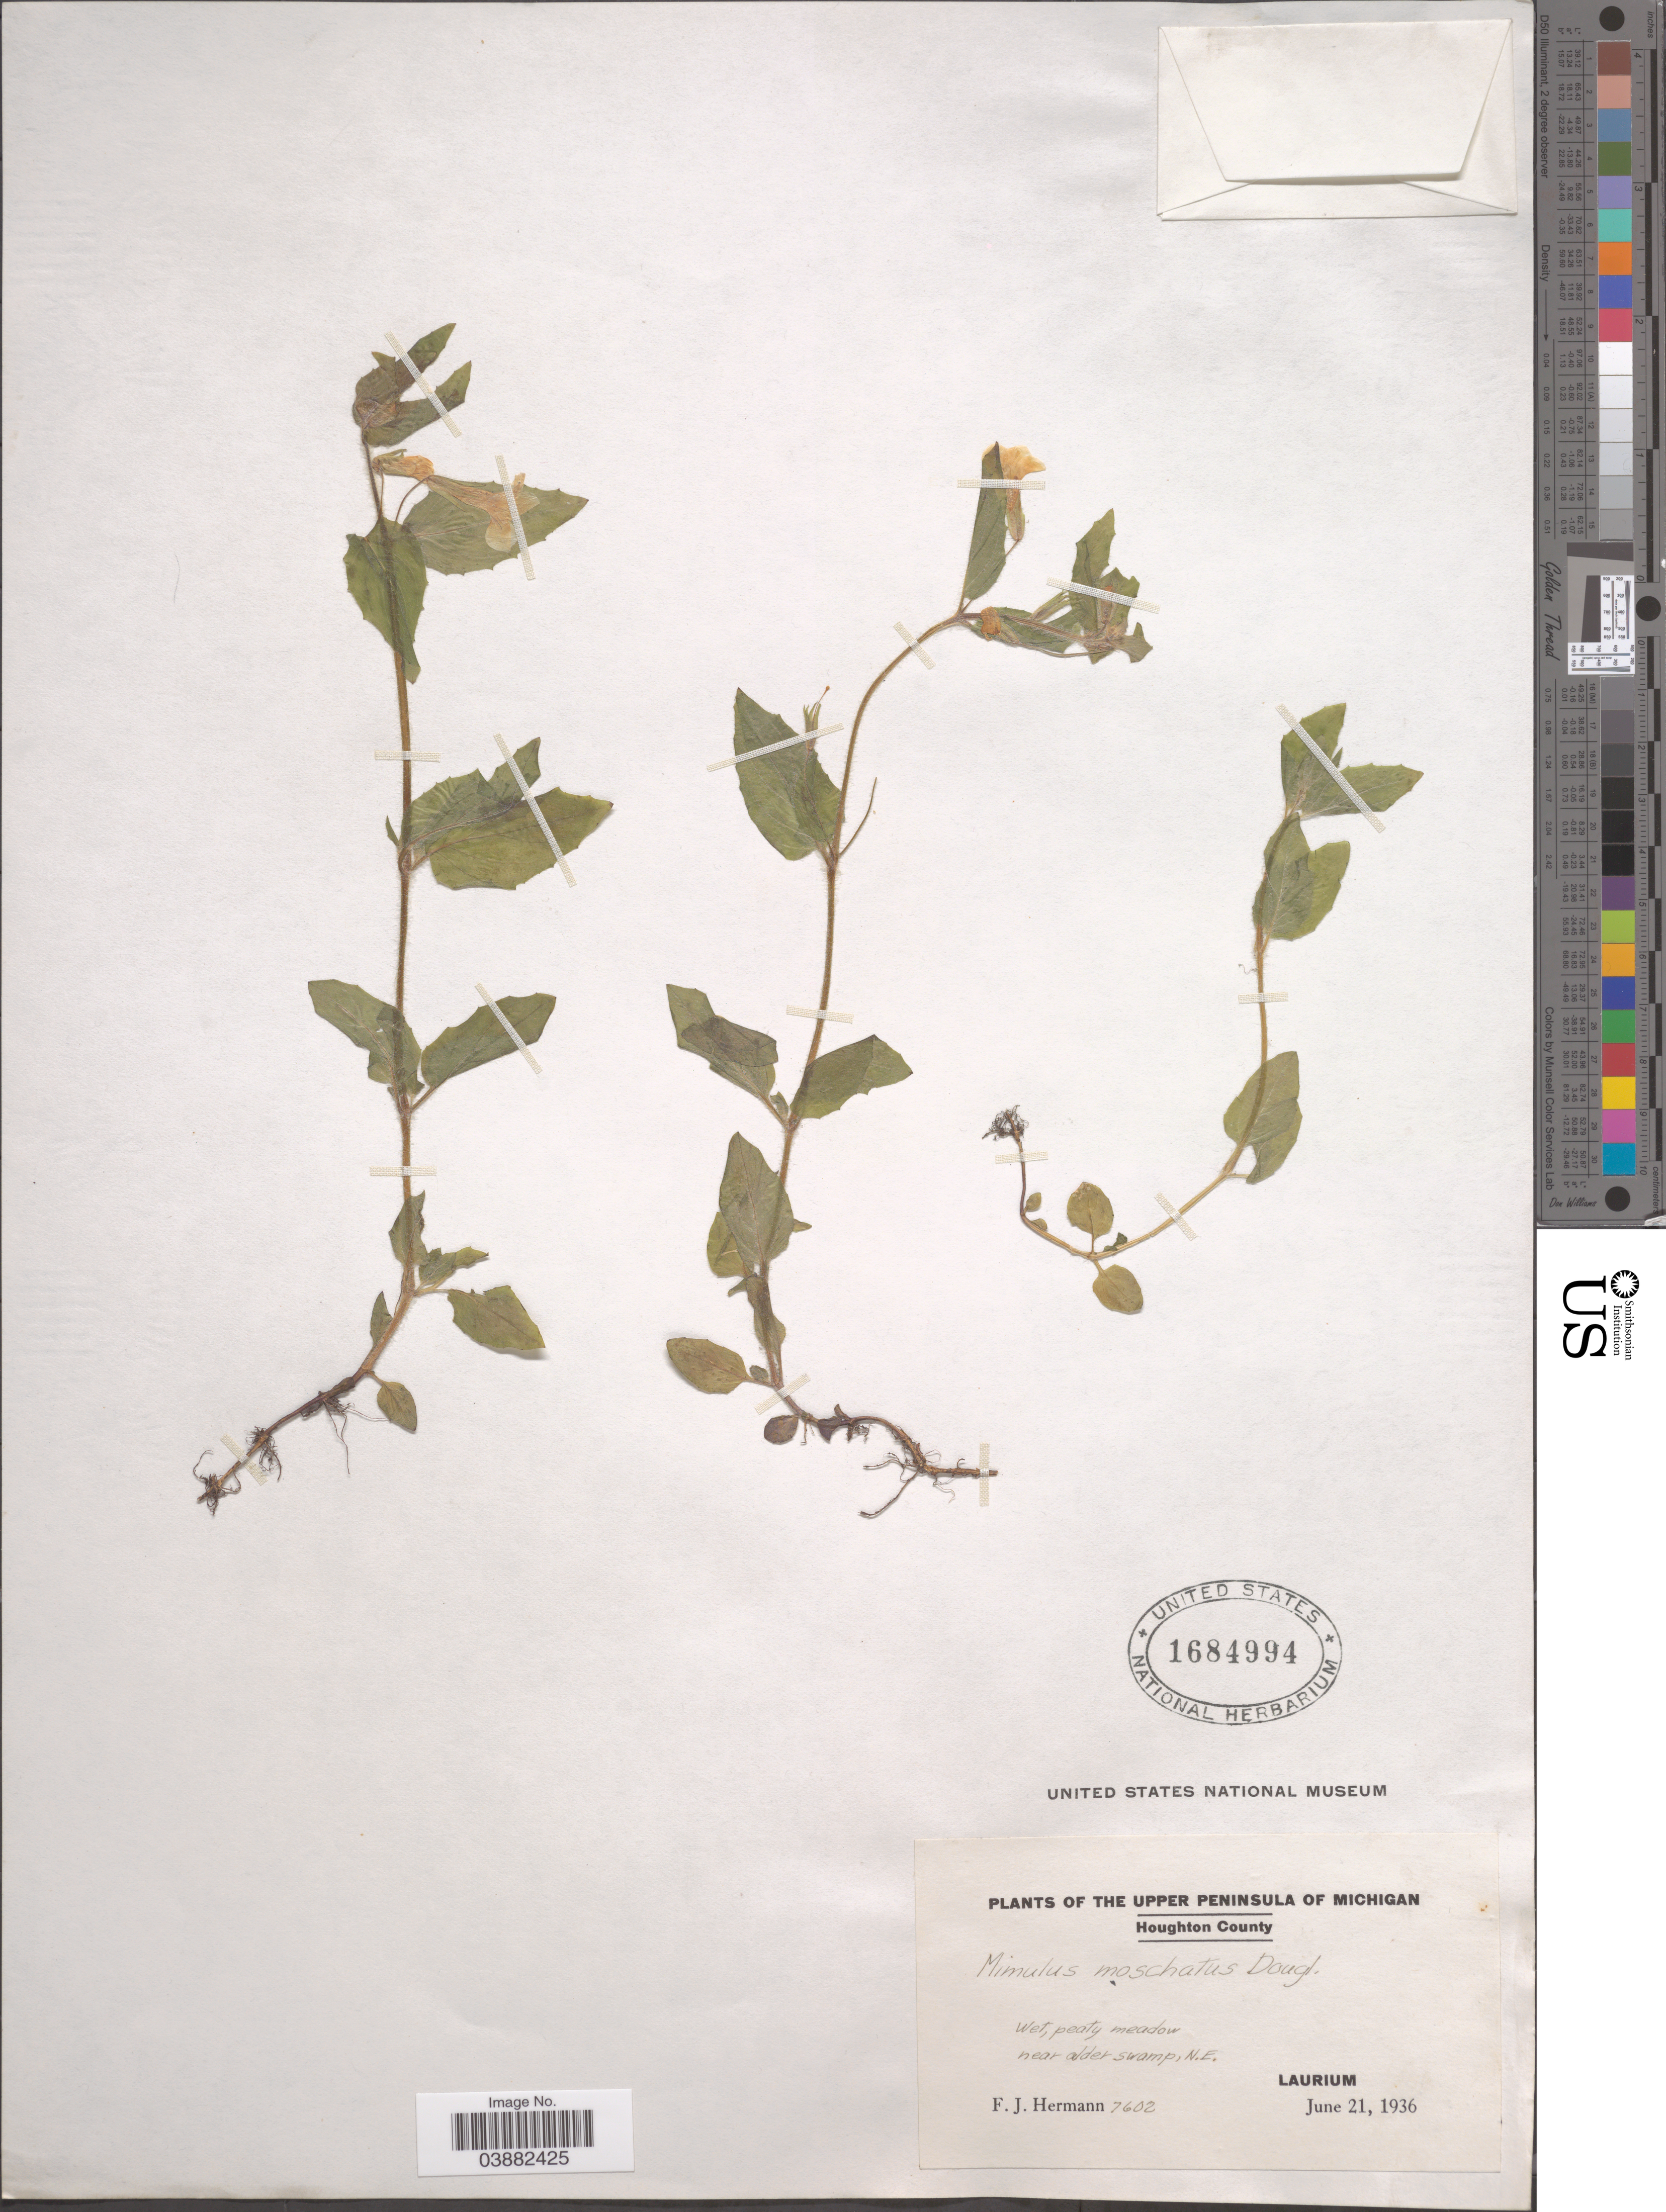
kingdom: Plantae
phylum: Tracheophyta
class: Magnoliopsida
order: Lamiales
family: Phrymaceae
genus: Mimulus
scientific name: Mimulus moschatus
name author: Douglas ex Lindl.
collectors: F. J. Hermann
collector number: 7602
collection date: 1936-06-21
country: United States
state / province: Michigan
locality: The Upper Peninsula of Michigan. Houghton County. Wet, peaty meadow near alder swamp, N. E. Laurium.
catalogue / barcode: US 1684994